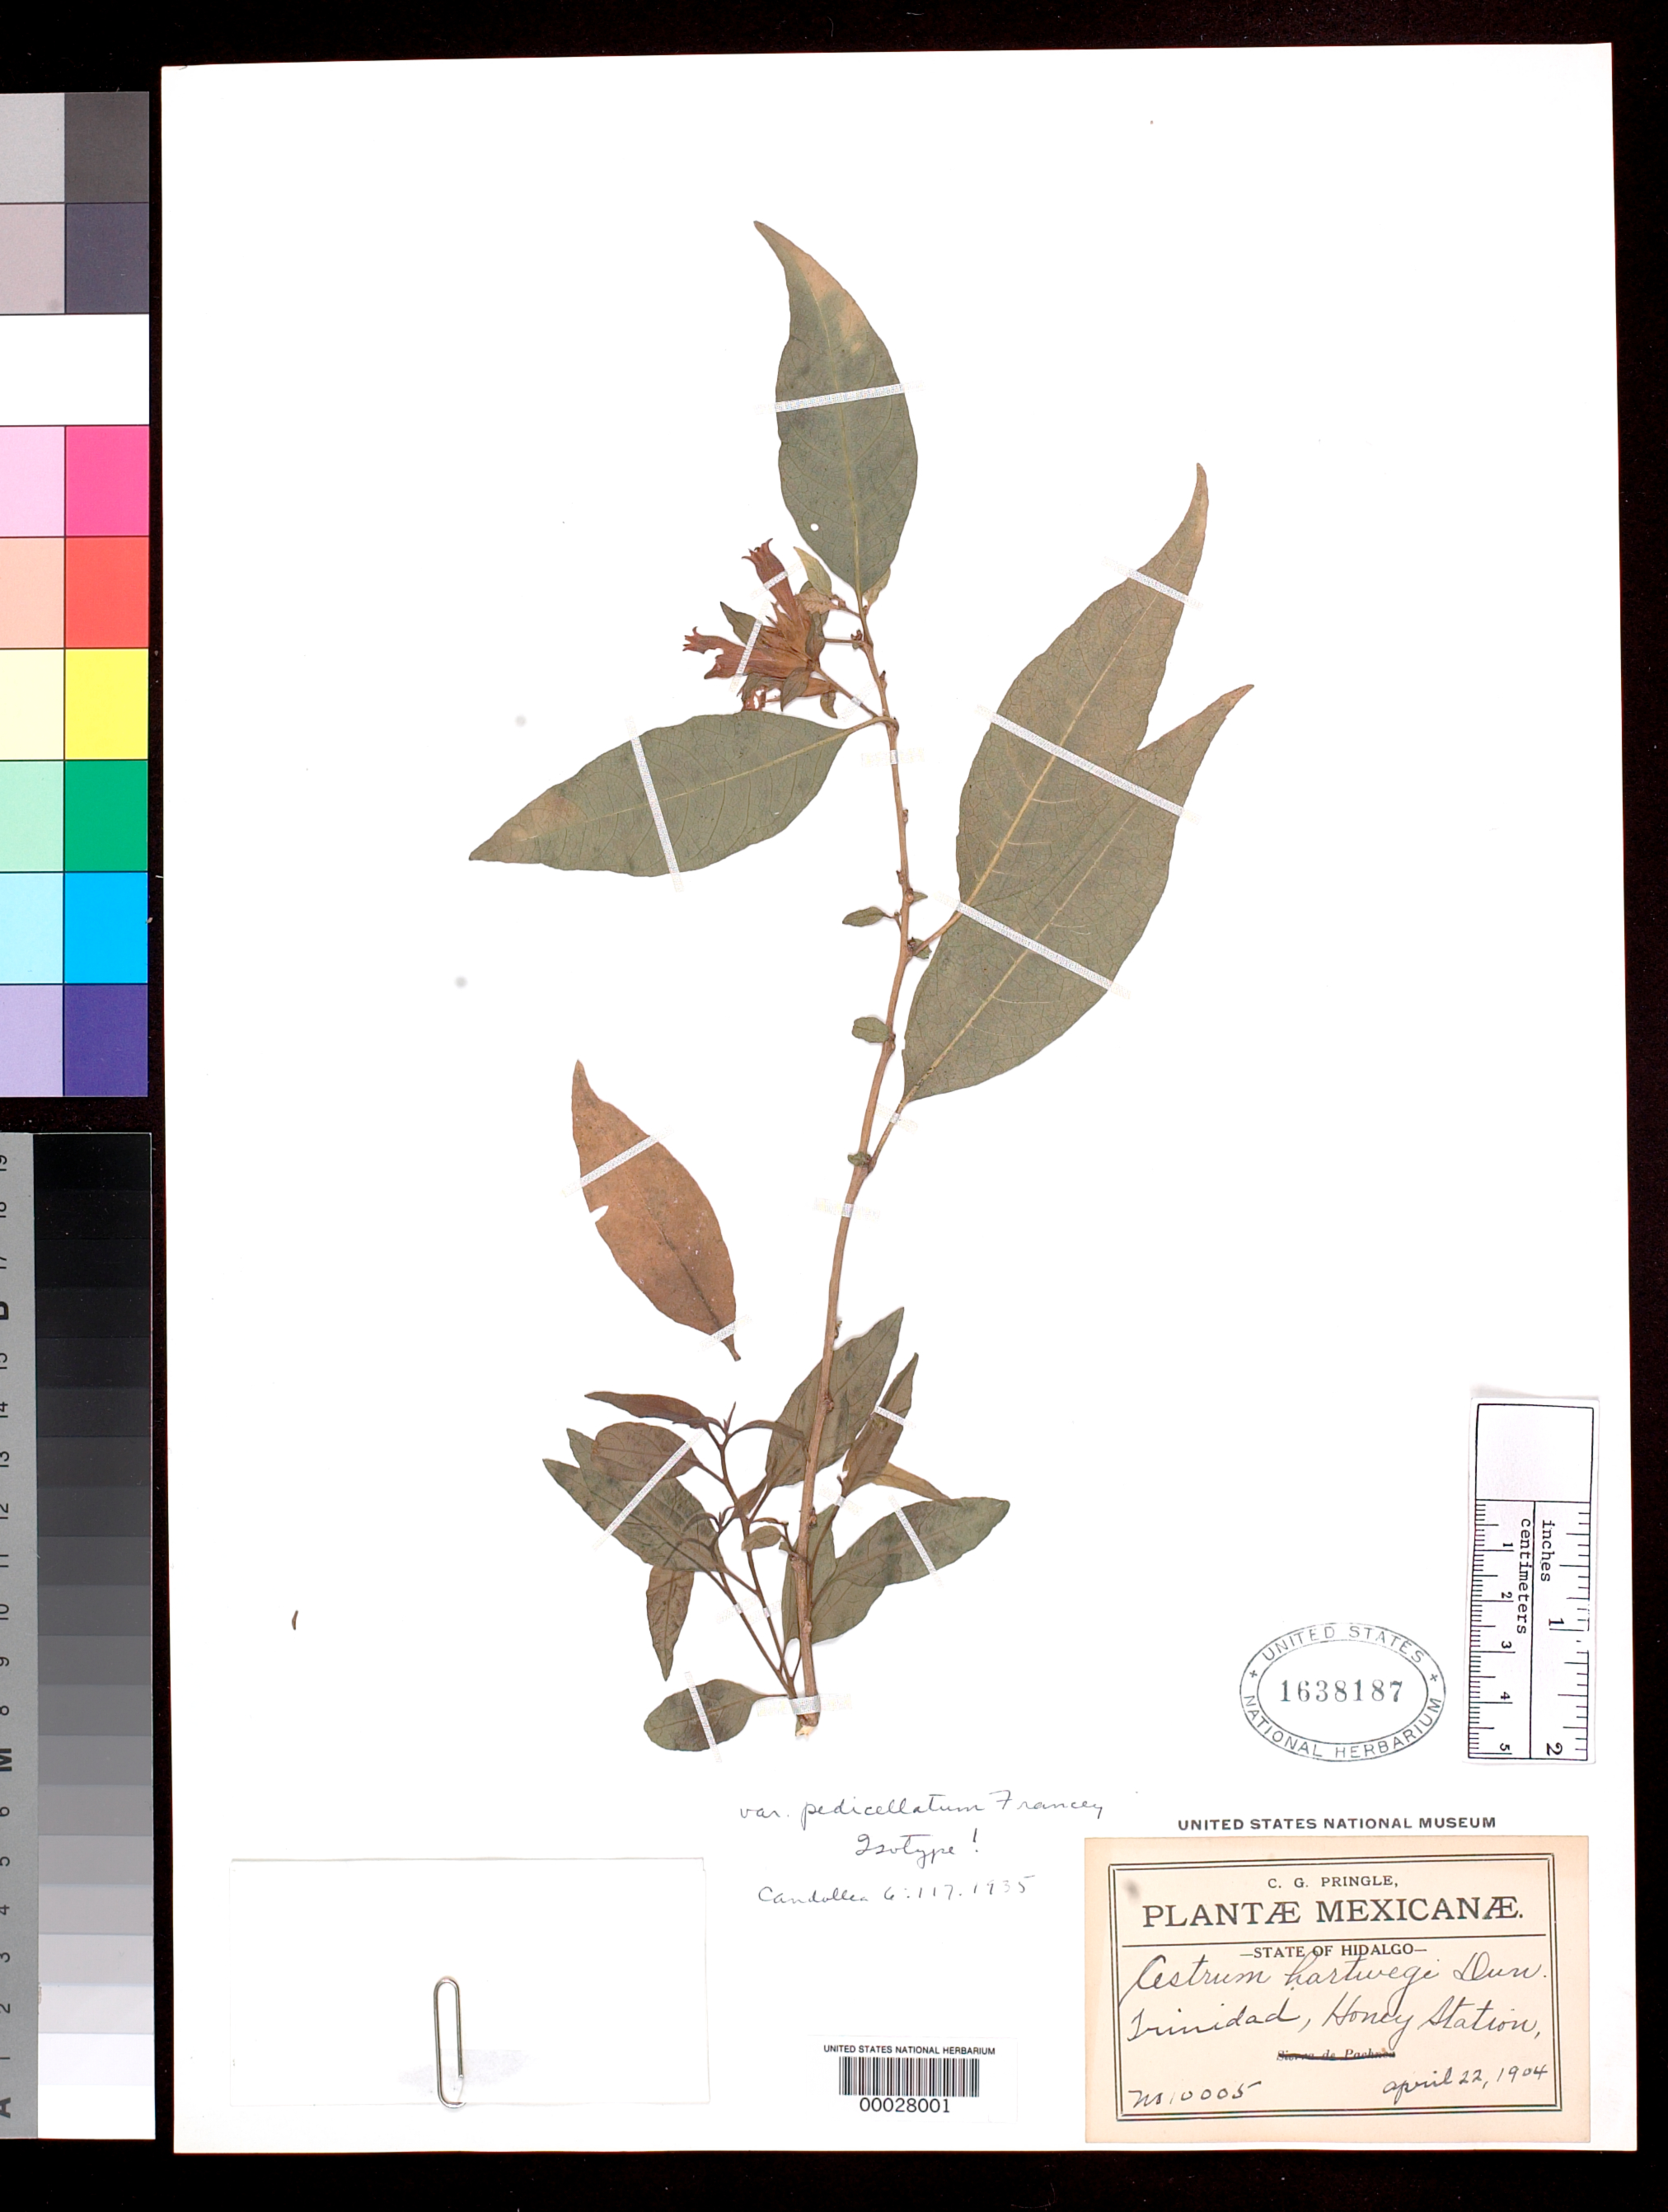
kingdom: Plantae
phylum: Tracheophyta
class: Magnoliopsida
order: Solanales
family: Solanaceae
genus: Cestrum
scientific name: Cestrum hartwegii var. pedicellatum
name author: Francey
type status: Isosyntype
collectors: C. G. Pringle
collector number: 10005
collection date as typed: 22 Apr 1904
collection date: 1904-04-22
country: Mexico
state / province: Puebla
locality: Honey Station.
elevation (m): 1768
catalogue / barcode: US 1638187